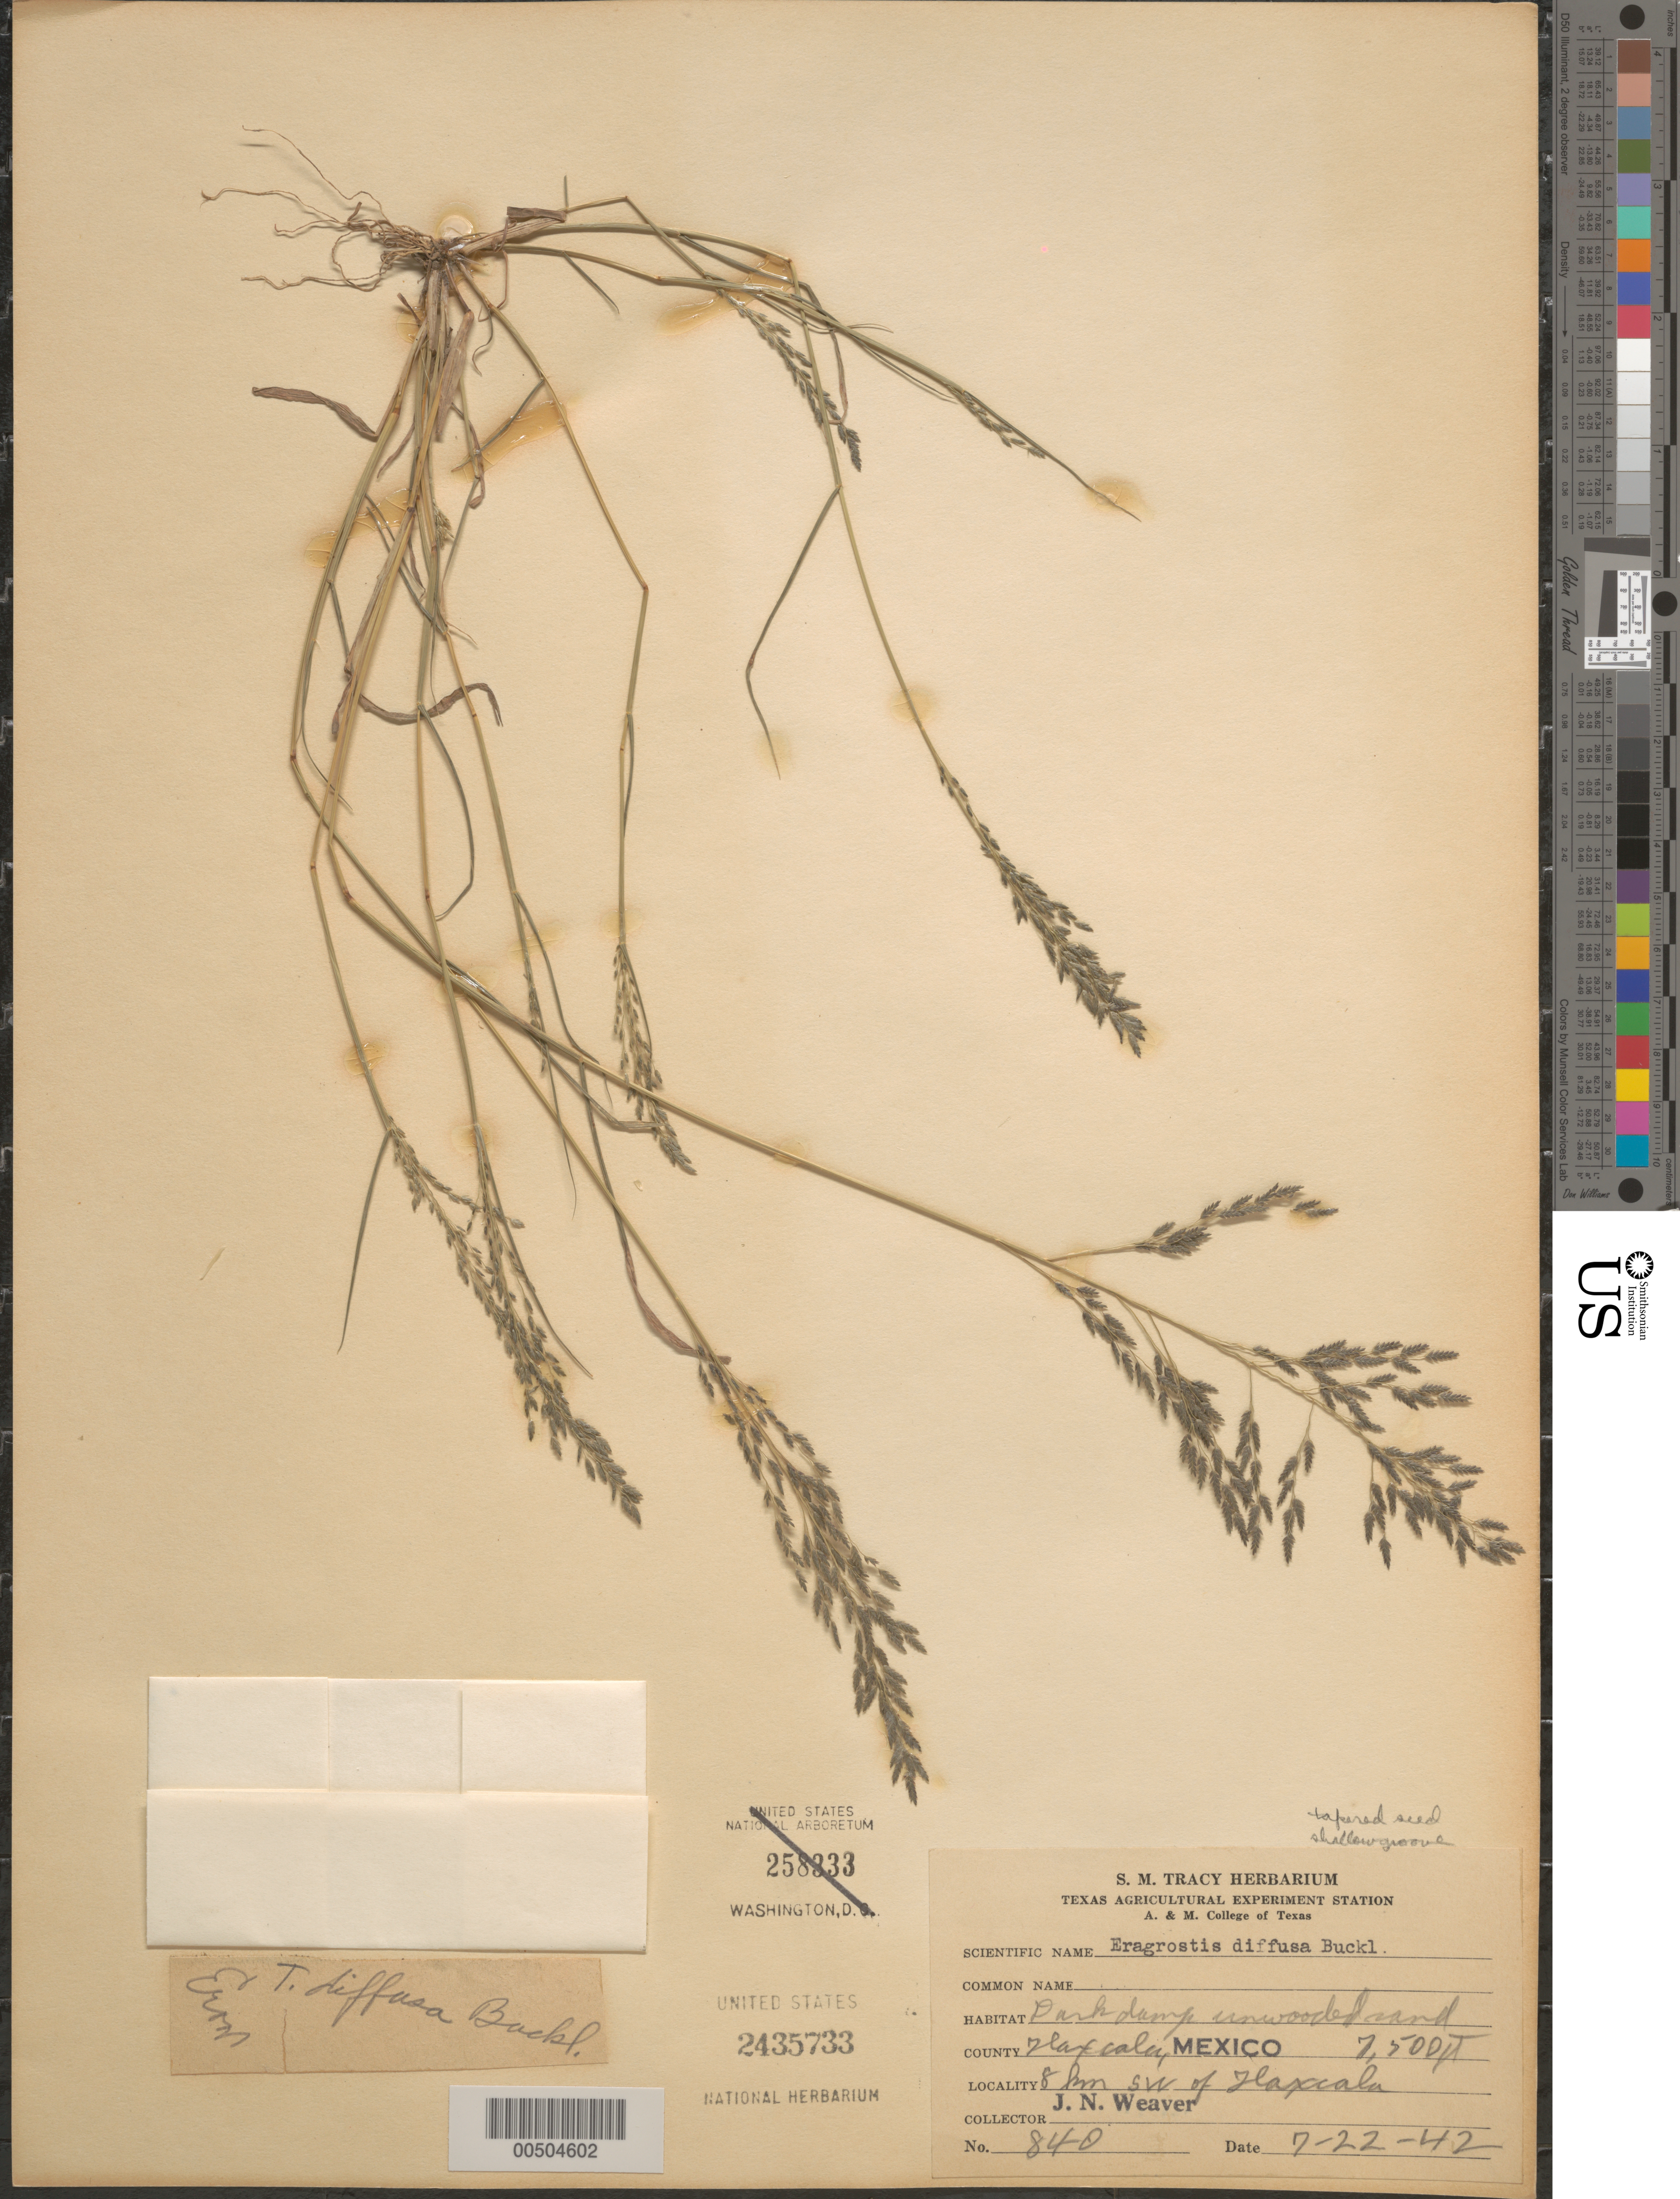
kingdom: Plantae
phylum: Tracheophyta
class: Liliopsida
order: Poales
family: Poaceae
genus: Eragrostis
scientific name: Eragrostis pectinacea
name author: (Michx.) Nees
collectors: J. N. Weaver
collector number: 840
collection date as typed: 22 Jul 1942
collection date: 1942-07-22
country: Mexico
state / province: Tlaxcala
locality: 8 km SW of Tlaxcala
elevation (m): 2286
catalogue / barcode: US 2435733